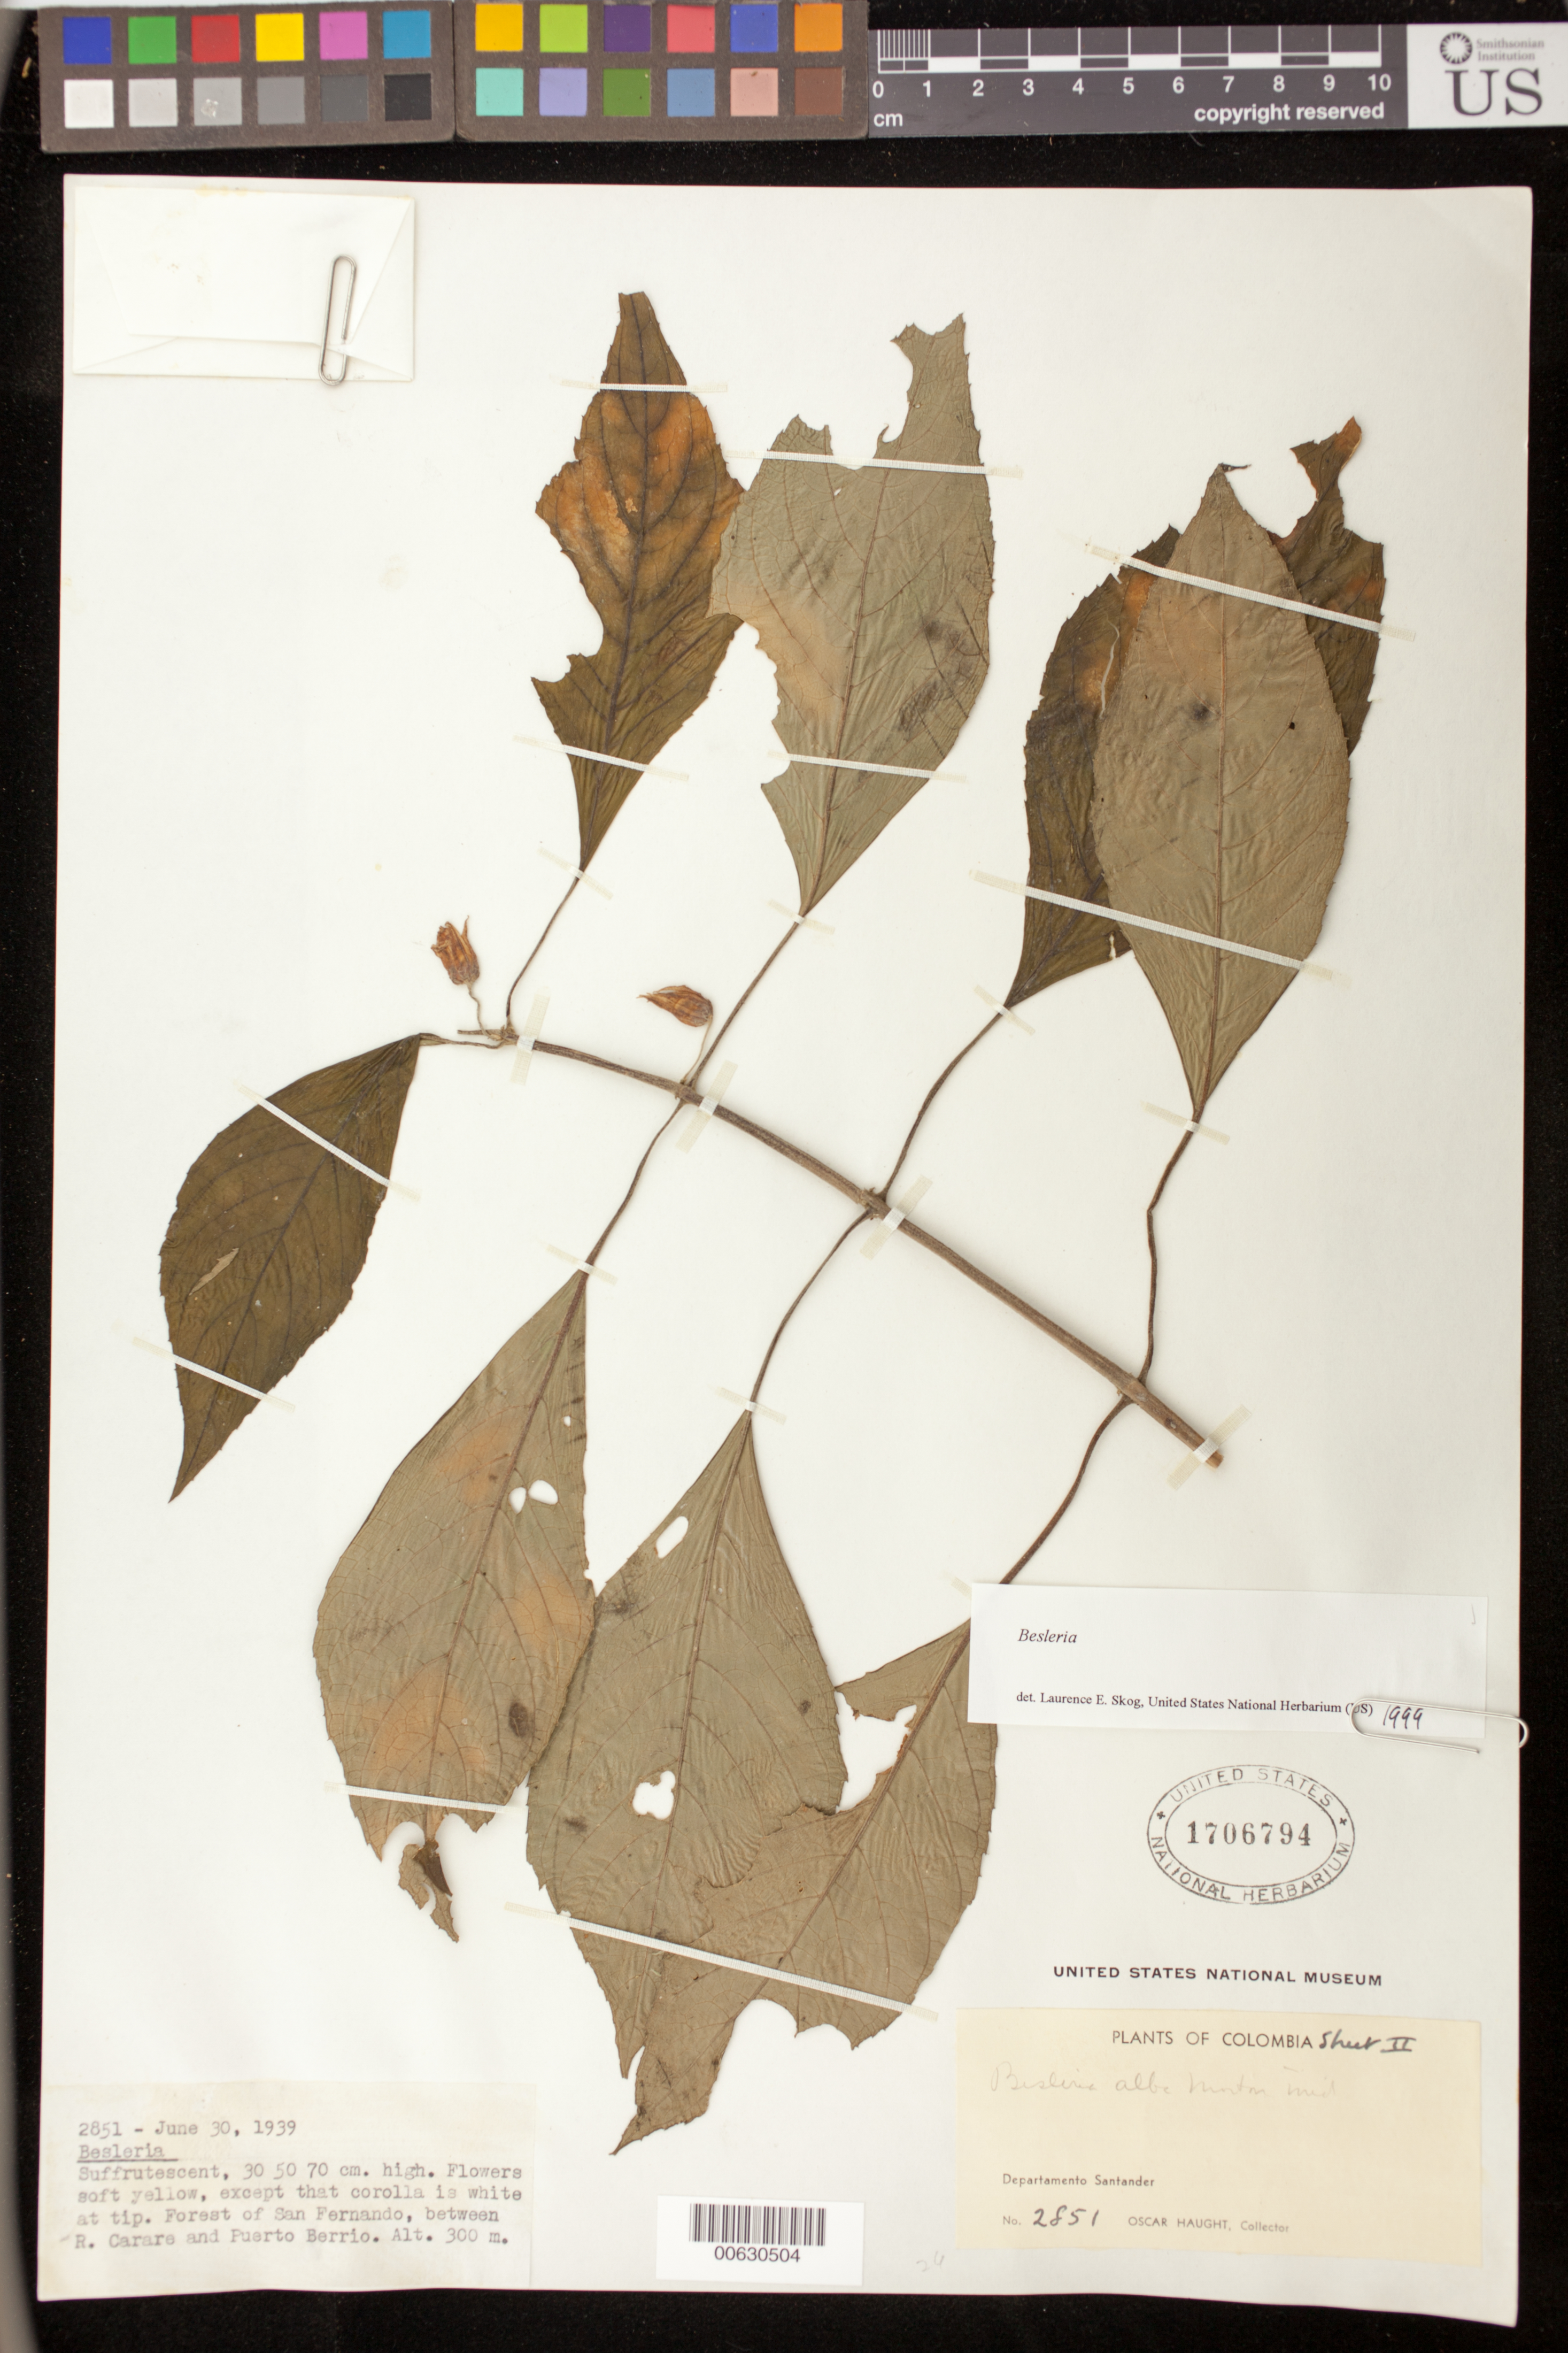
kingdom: Plantae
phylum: Tracheophyta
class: Magnoliopsida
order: Lamiales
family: Gesneriaceae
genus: Besleria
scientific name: Besleria sp.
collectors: O. Haught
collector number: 2851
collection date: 1939-06-30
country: Colombia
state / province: Antioquia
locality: Forest of San Fernando, between R. Carare and Puerto Berrio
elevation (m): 300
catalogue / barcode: US 1706794